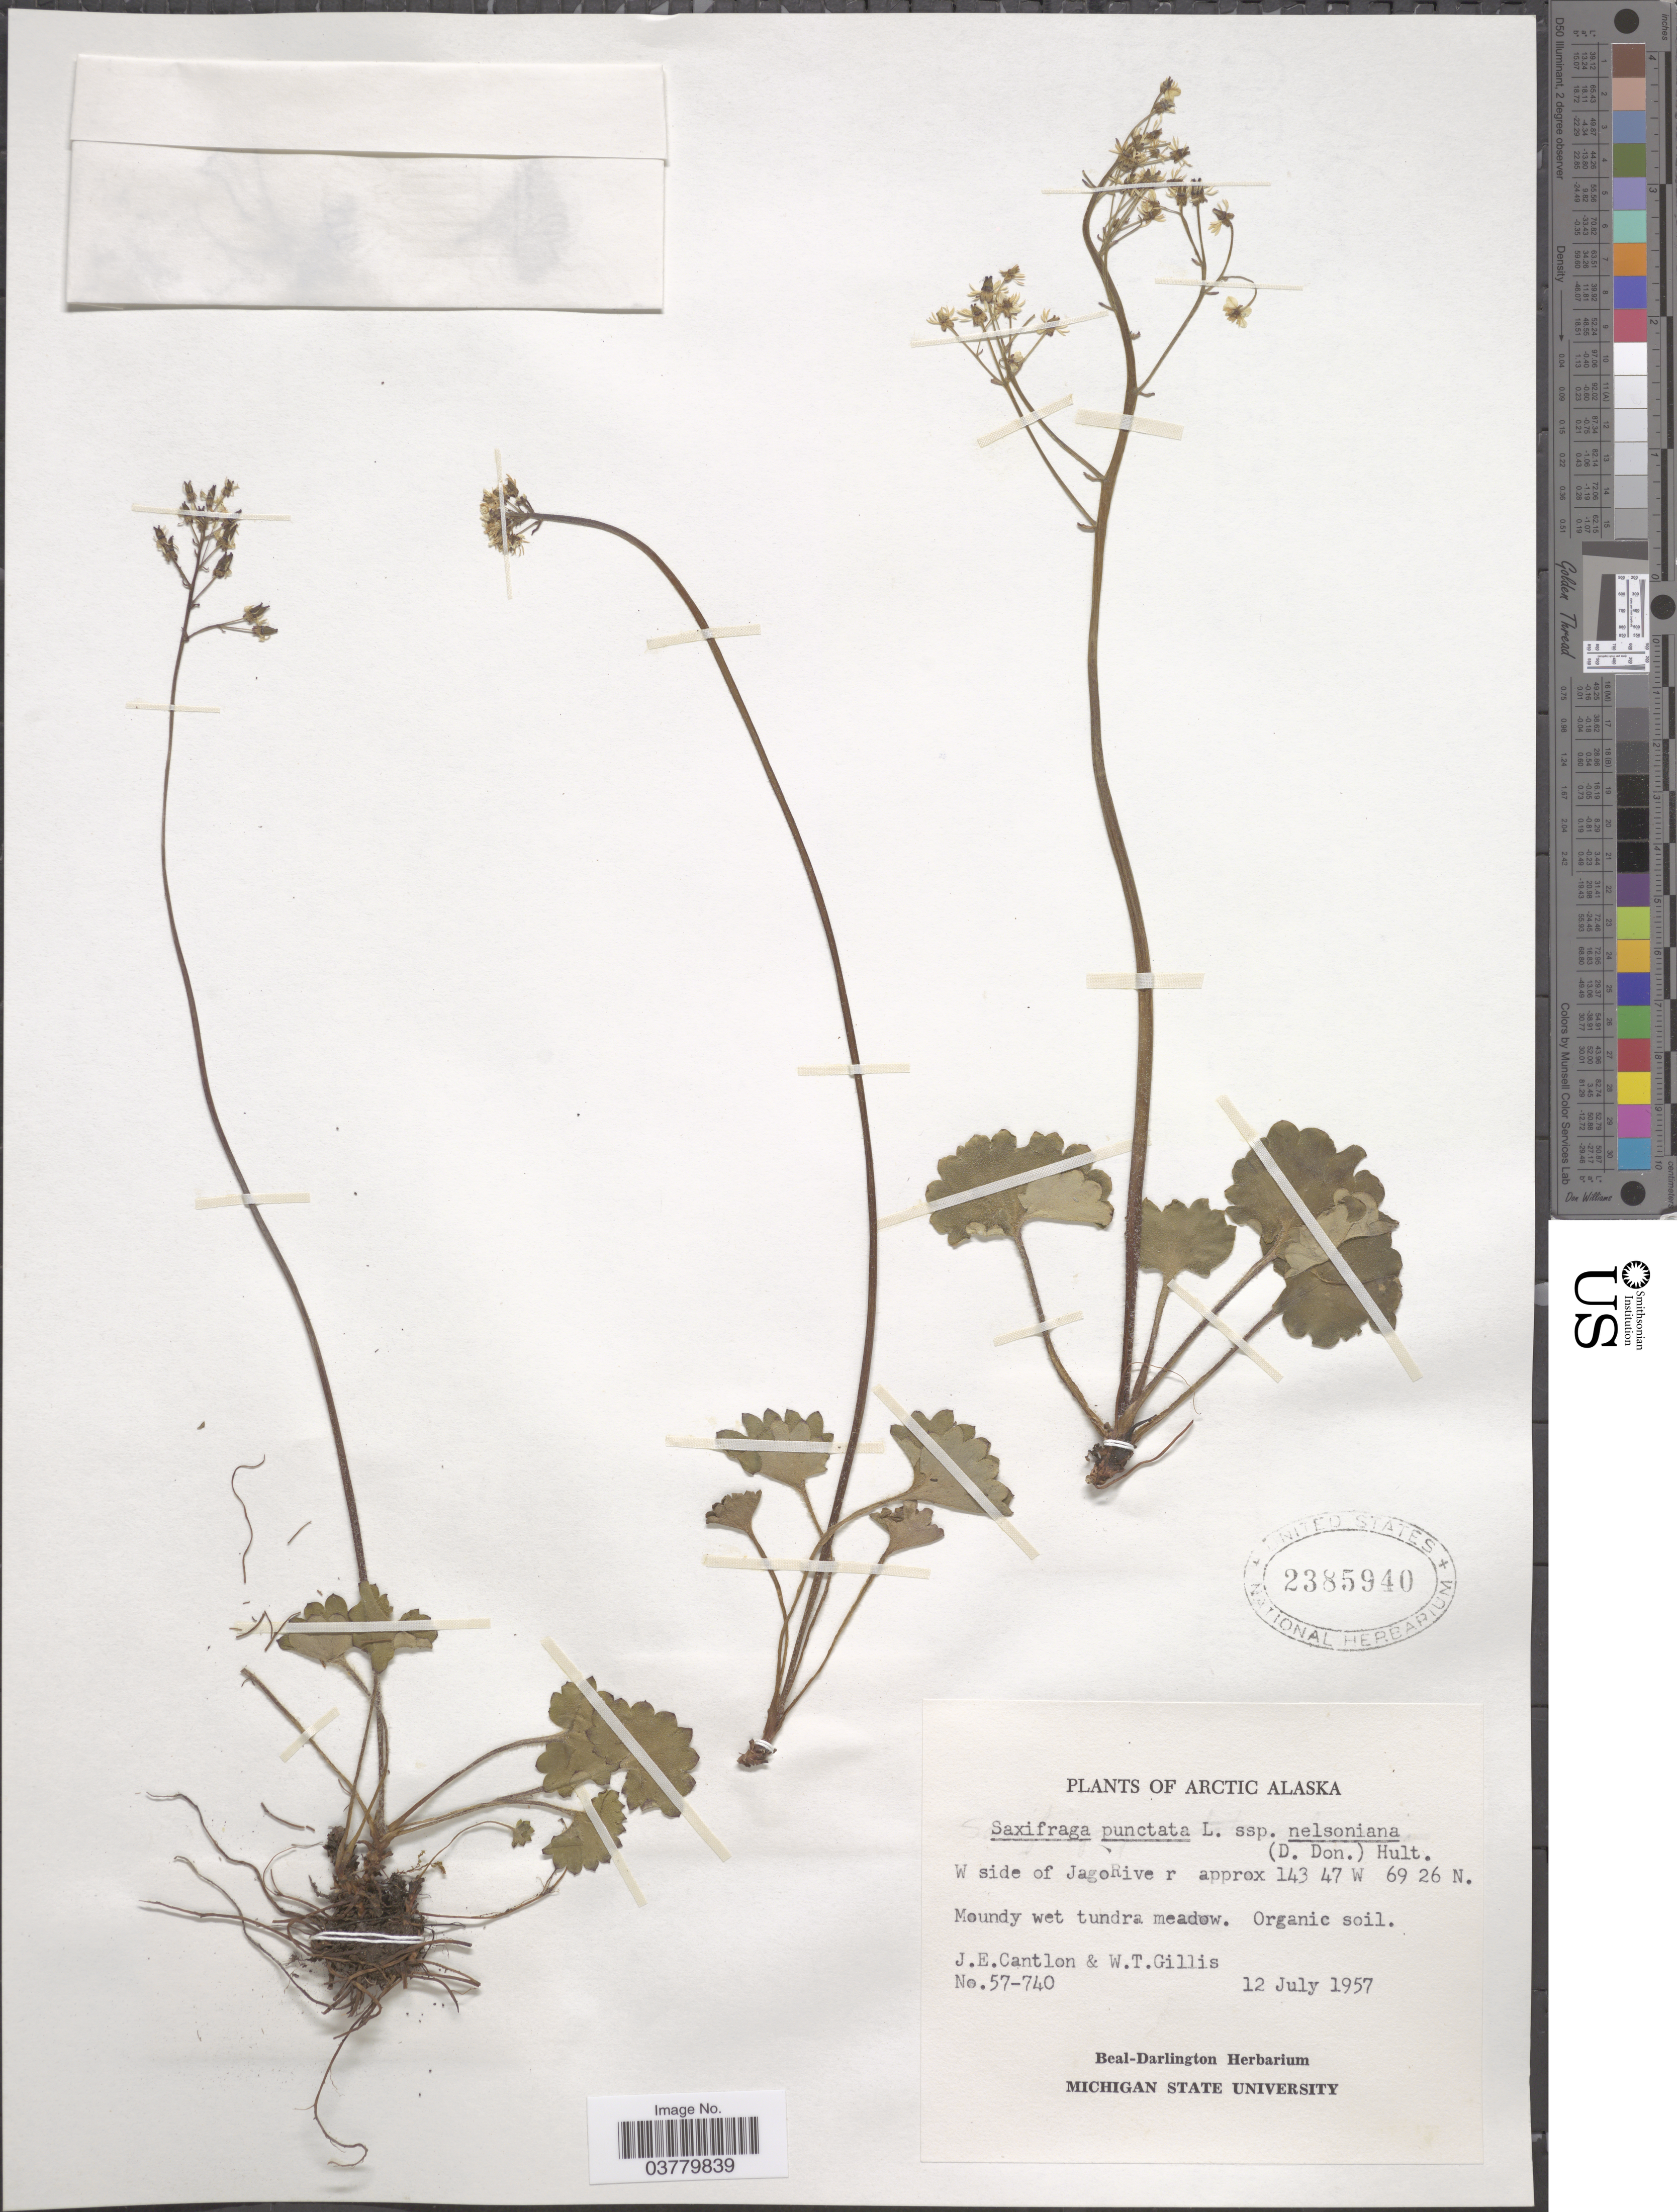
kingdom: Plantae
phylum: Tracheophyta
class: Magnoliopsida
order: Saxifragales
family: Saxifragaceae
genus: Micranthes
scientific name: Micranthes nelsoniana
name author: (D. Don) Small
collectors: J. Cantlon & W. T. Gillis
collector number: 57-740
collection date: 1957-07-12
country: United States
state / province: Alaska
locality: Arctic Alaska. W side of JagoRiver.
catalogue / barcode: US 2385940